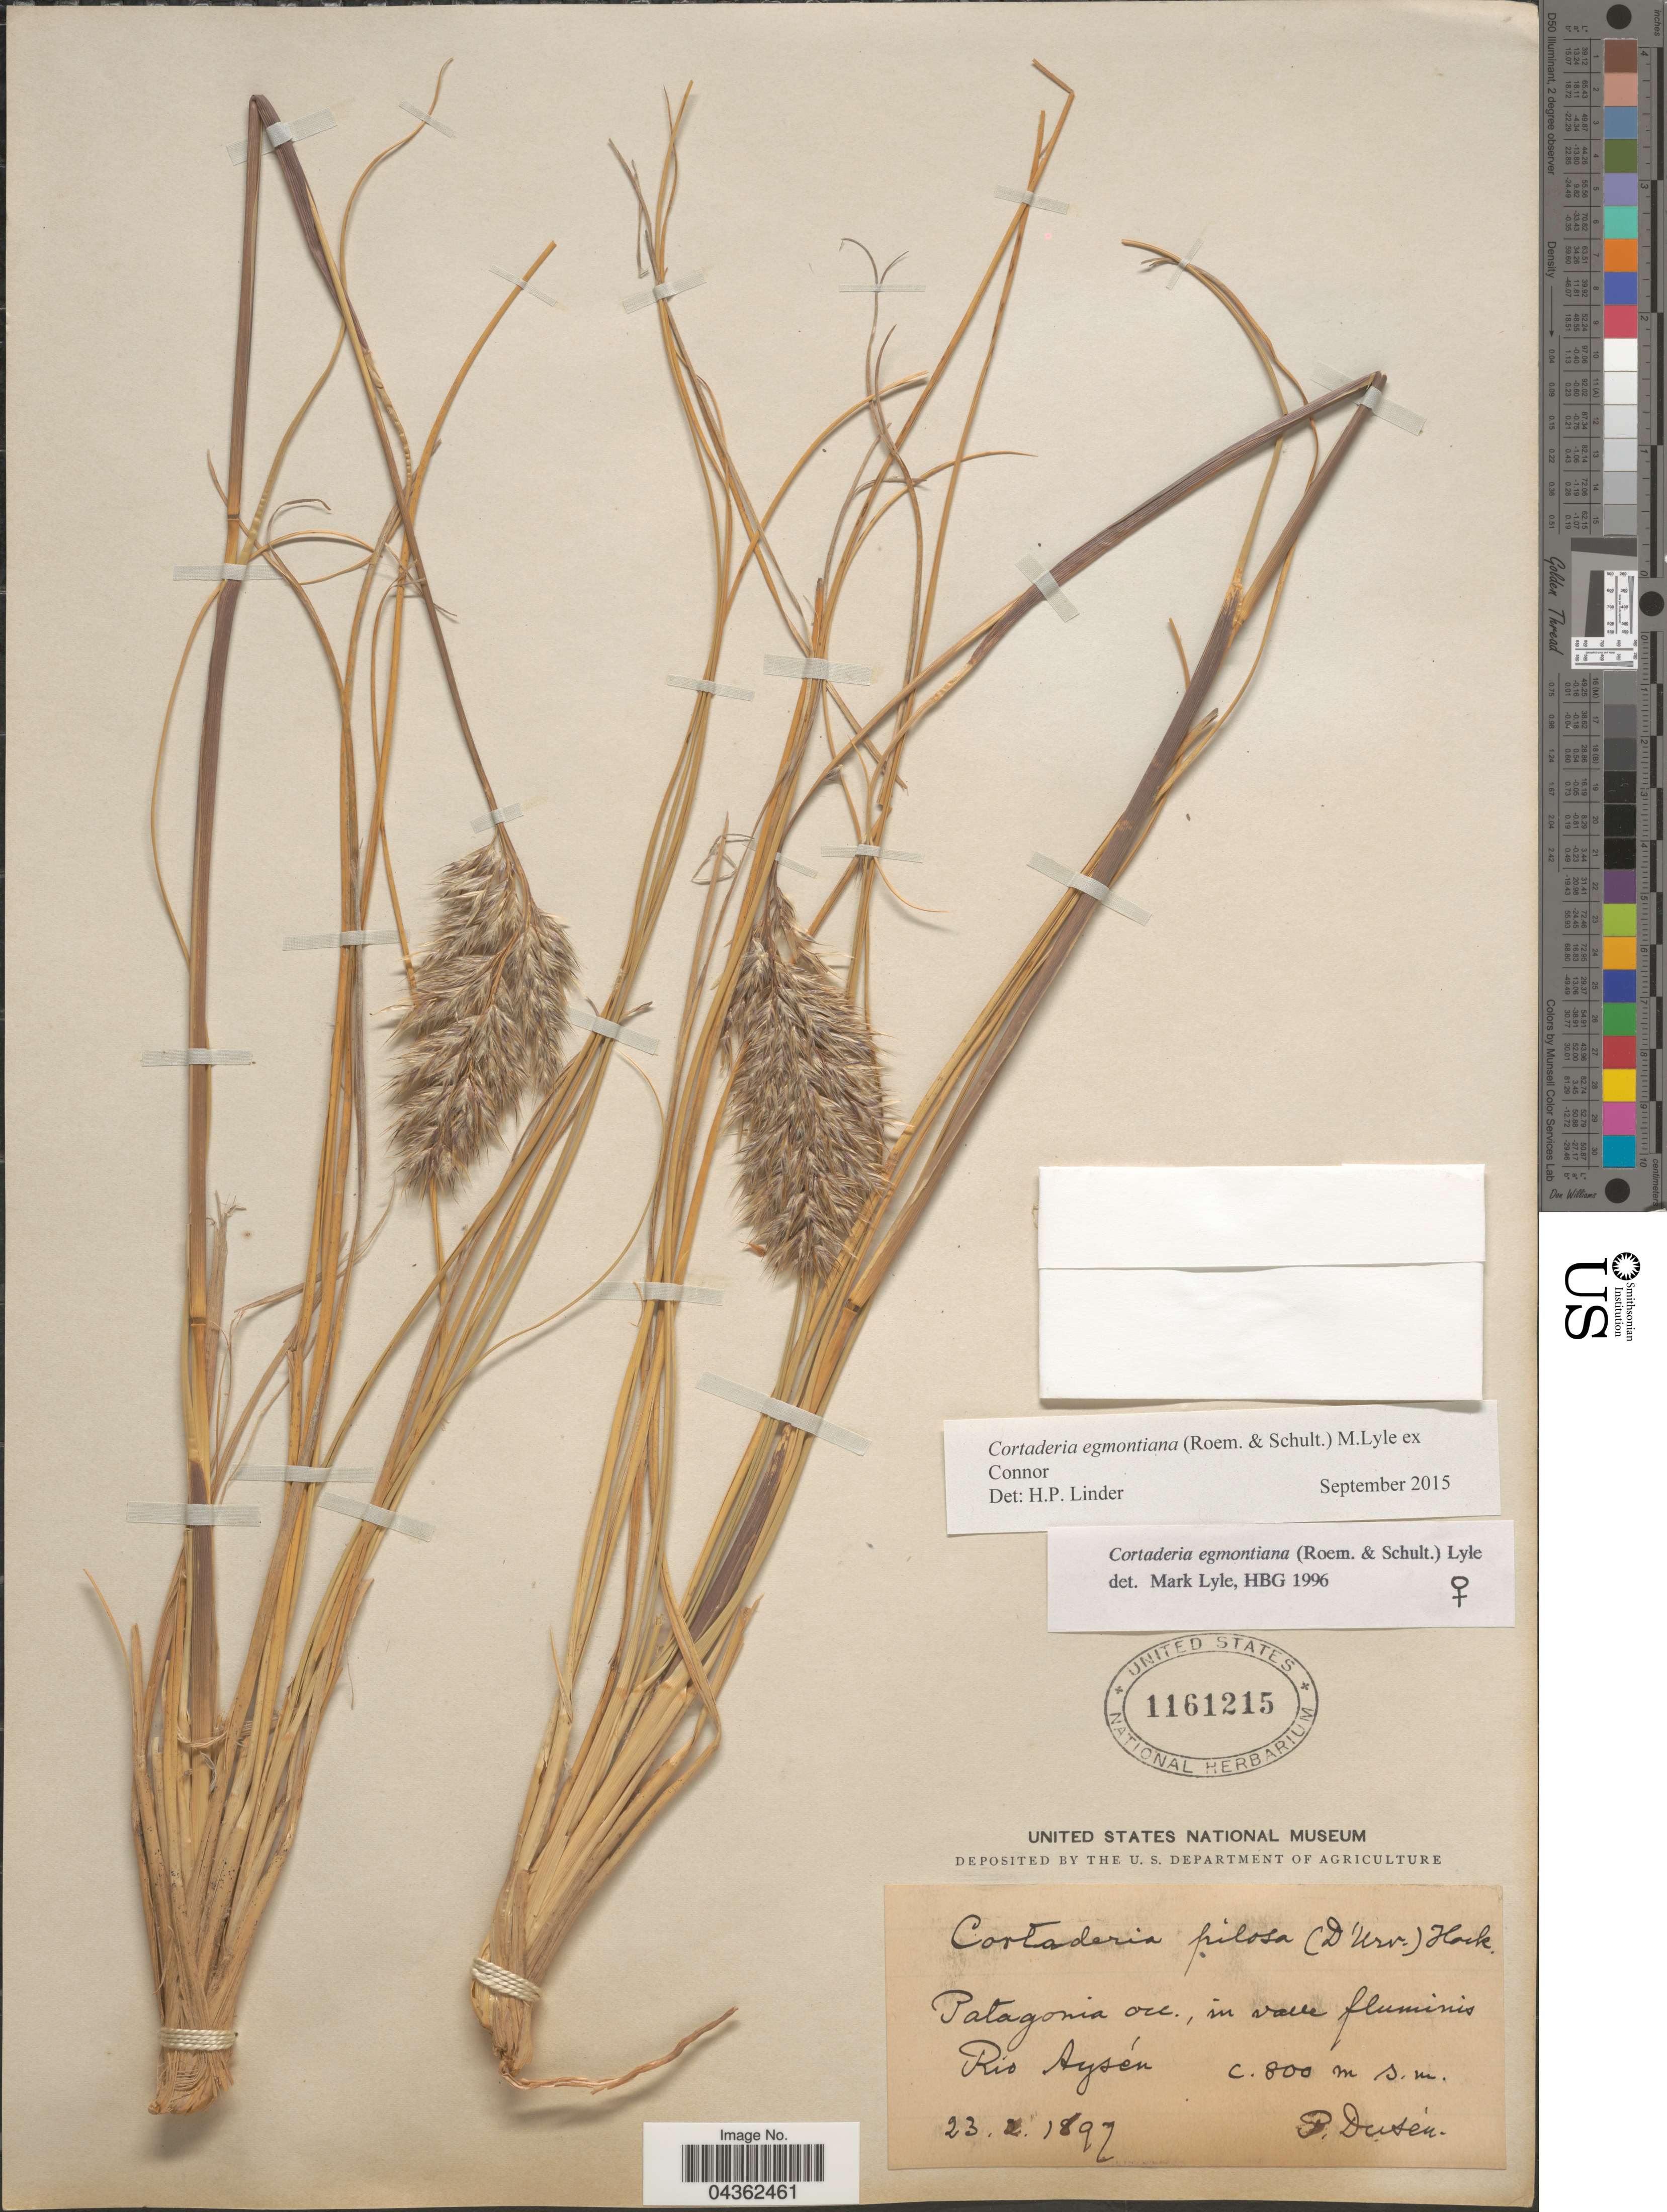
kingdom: Plantae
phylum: Tracheophyta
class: Liliopsida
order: Poales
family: Poaceae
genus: Cortaderia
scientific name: Cortaderia egmontiana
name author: (Roem. & Schult.) Lyle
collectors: P. Dusén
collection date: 1897-02-23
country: Chile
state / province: Aisén (XI)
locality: Patagonia occ., in valle fluminis Rio Aysén.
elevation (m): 800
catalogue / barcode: US 1161215